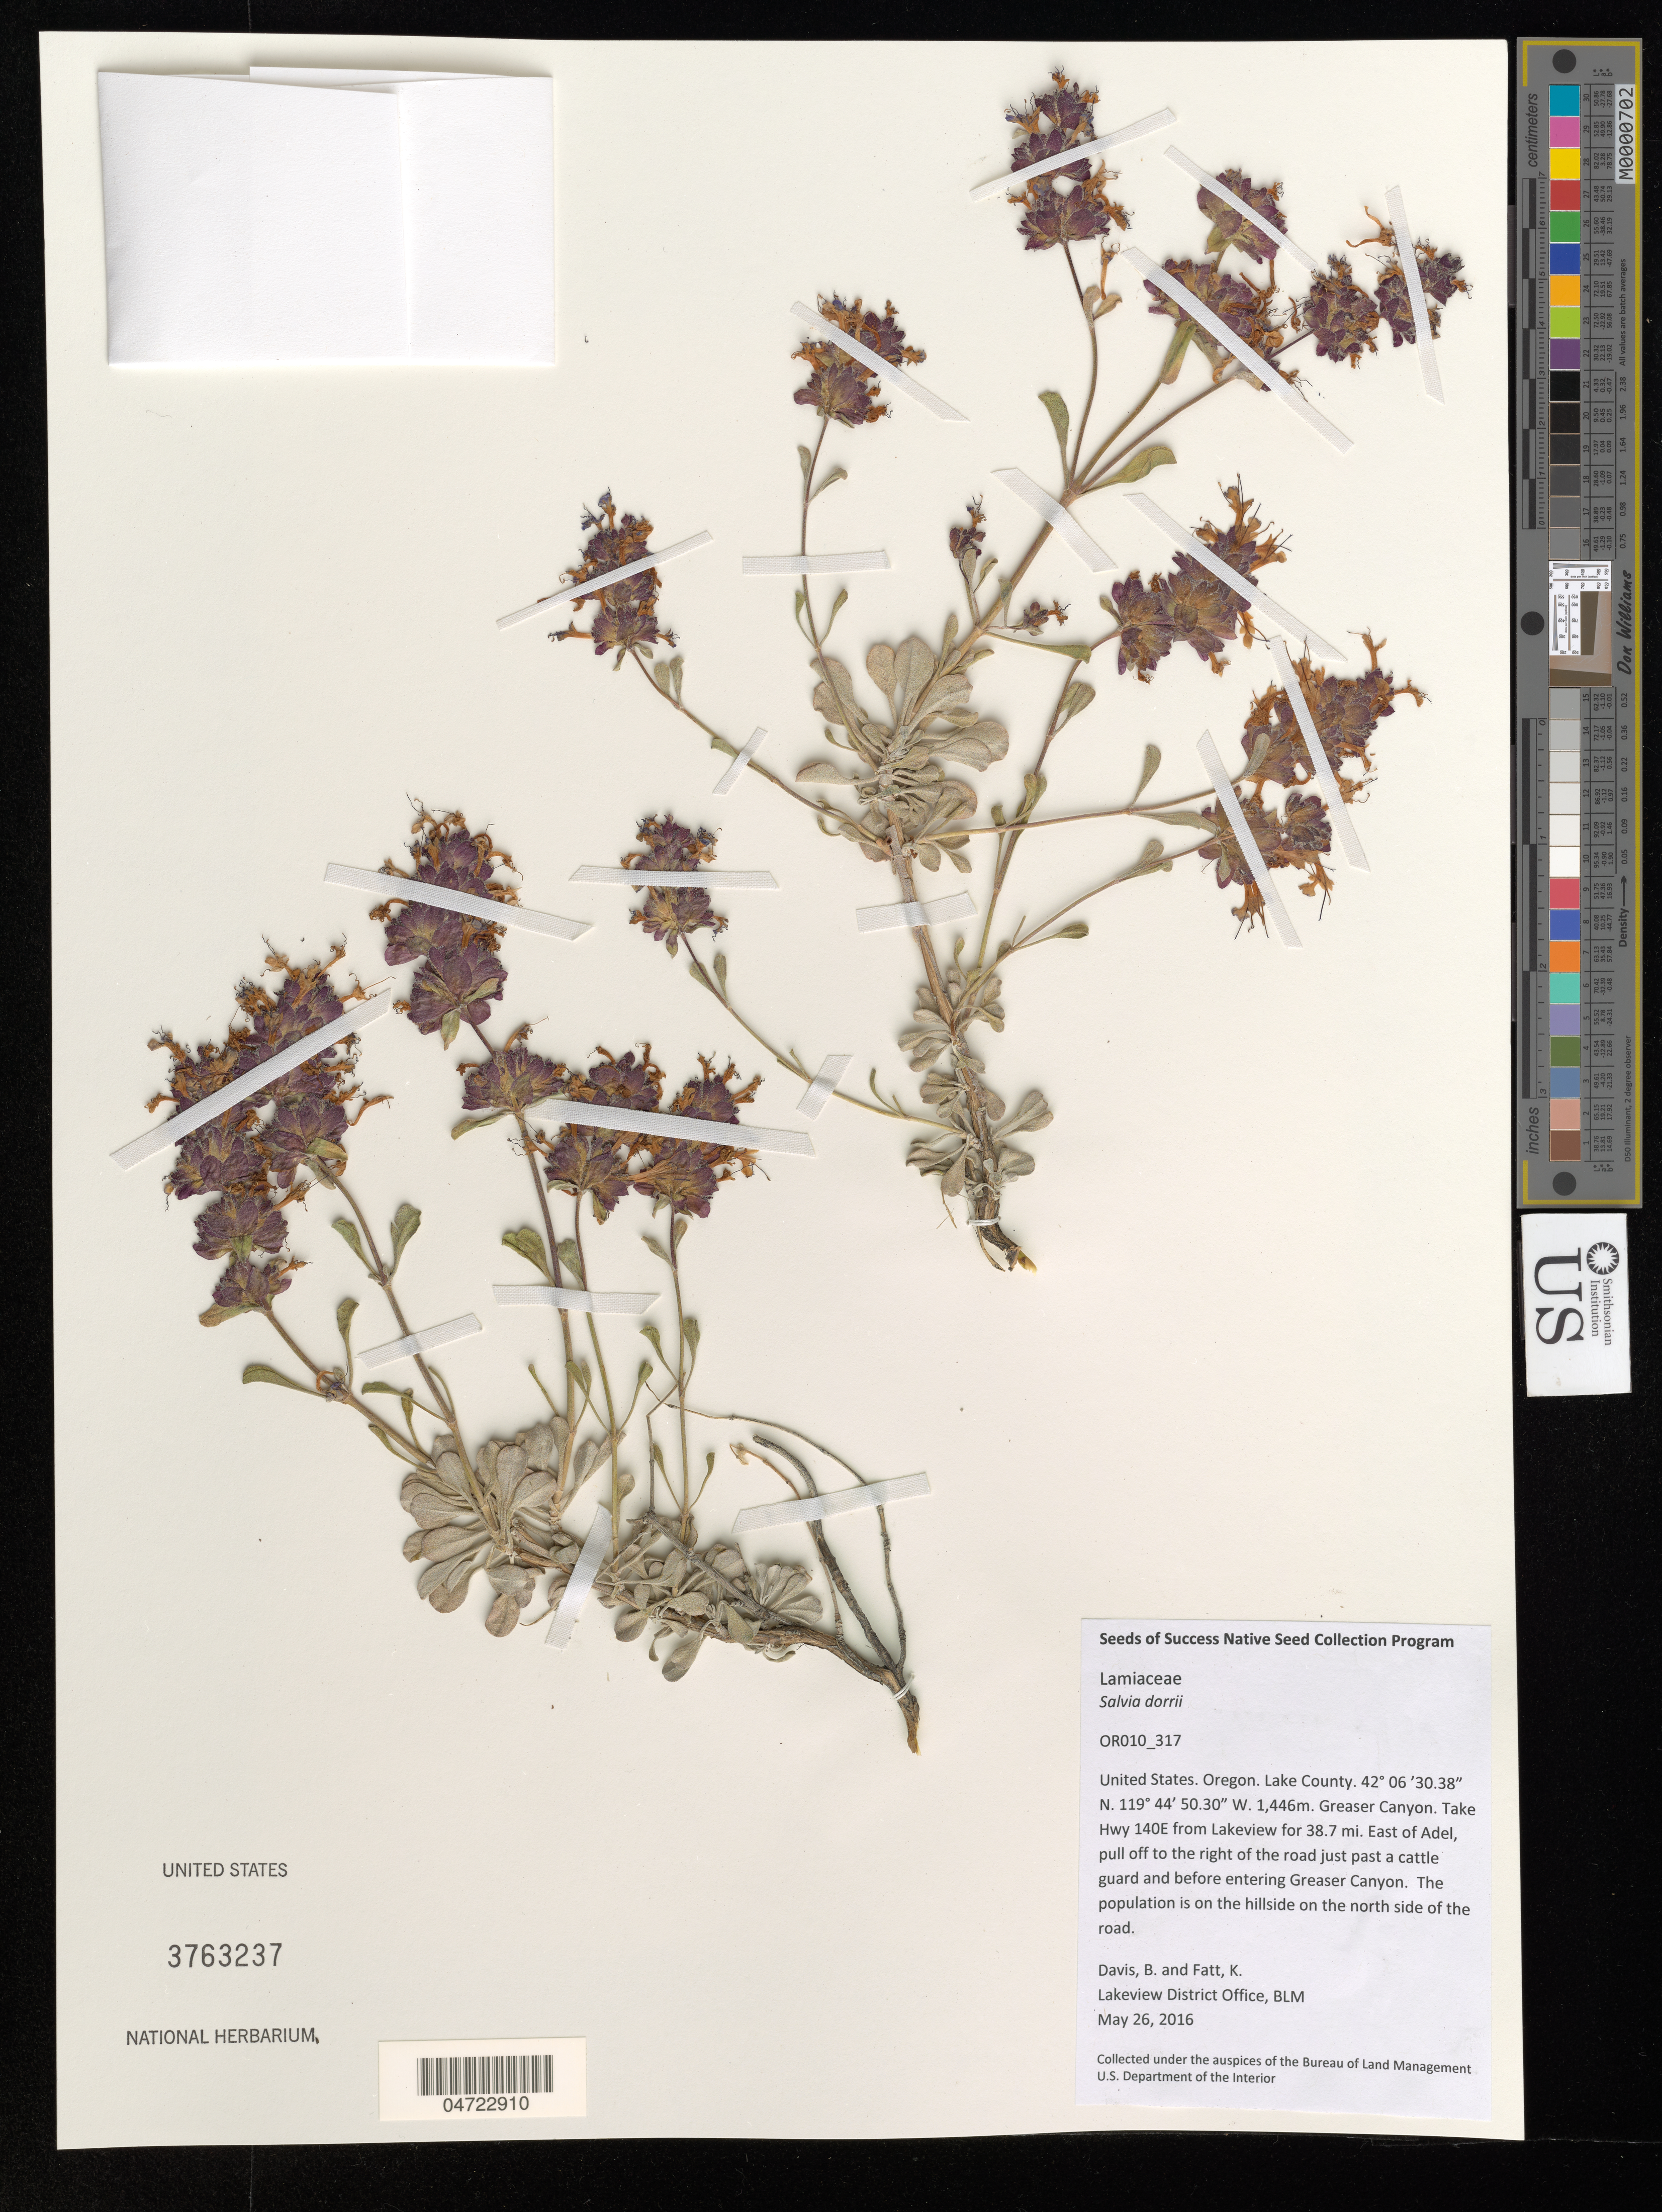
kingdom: Plantae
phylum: Tracheophyta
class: Magnoliopsida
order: Lamiales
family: Lamiaceae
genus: Salvia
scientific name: Salvia dorrii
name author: (Kellogg) Abrams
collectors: B. Davis & K. Fatt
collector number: OR010_317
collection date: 2016-05-26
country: United States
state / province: Oregon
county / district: Lake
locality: Lake County. Greaser Canyon. Take Hwy 140E from Lakeview for 38.7 mi. East of Adel, pull off to the right of the road just past a cattle guard and before entering Greaser Canyon. The population is on the hillside on the north side of the road.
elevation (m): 1446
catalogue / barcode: US 3763237